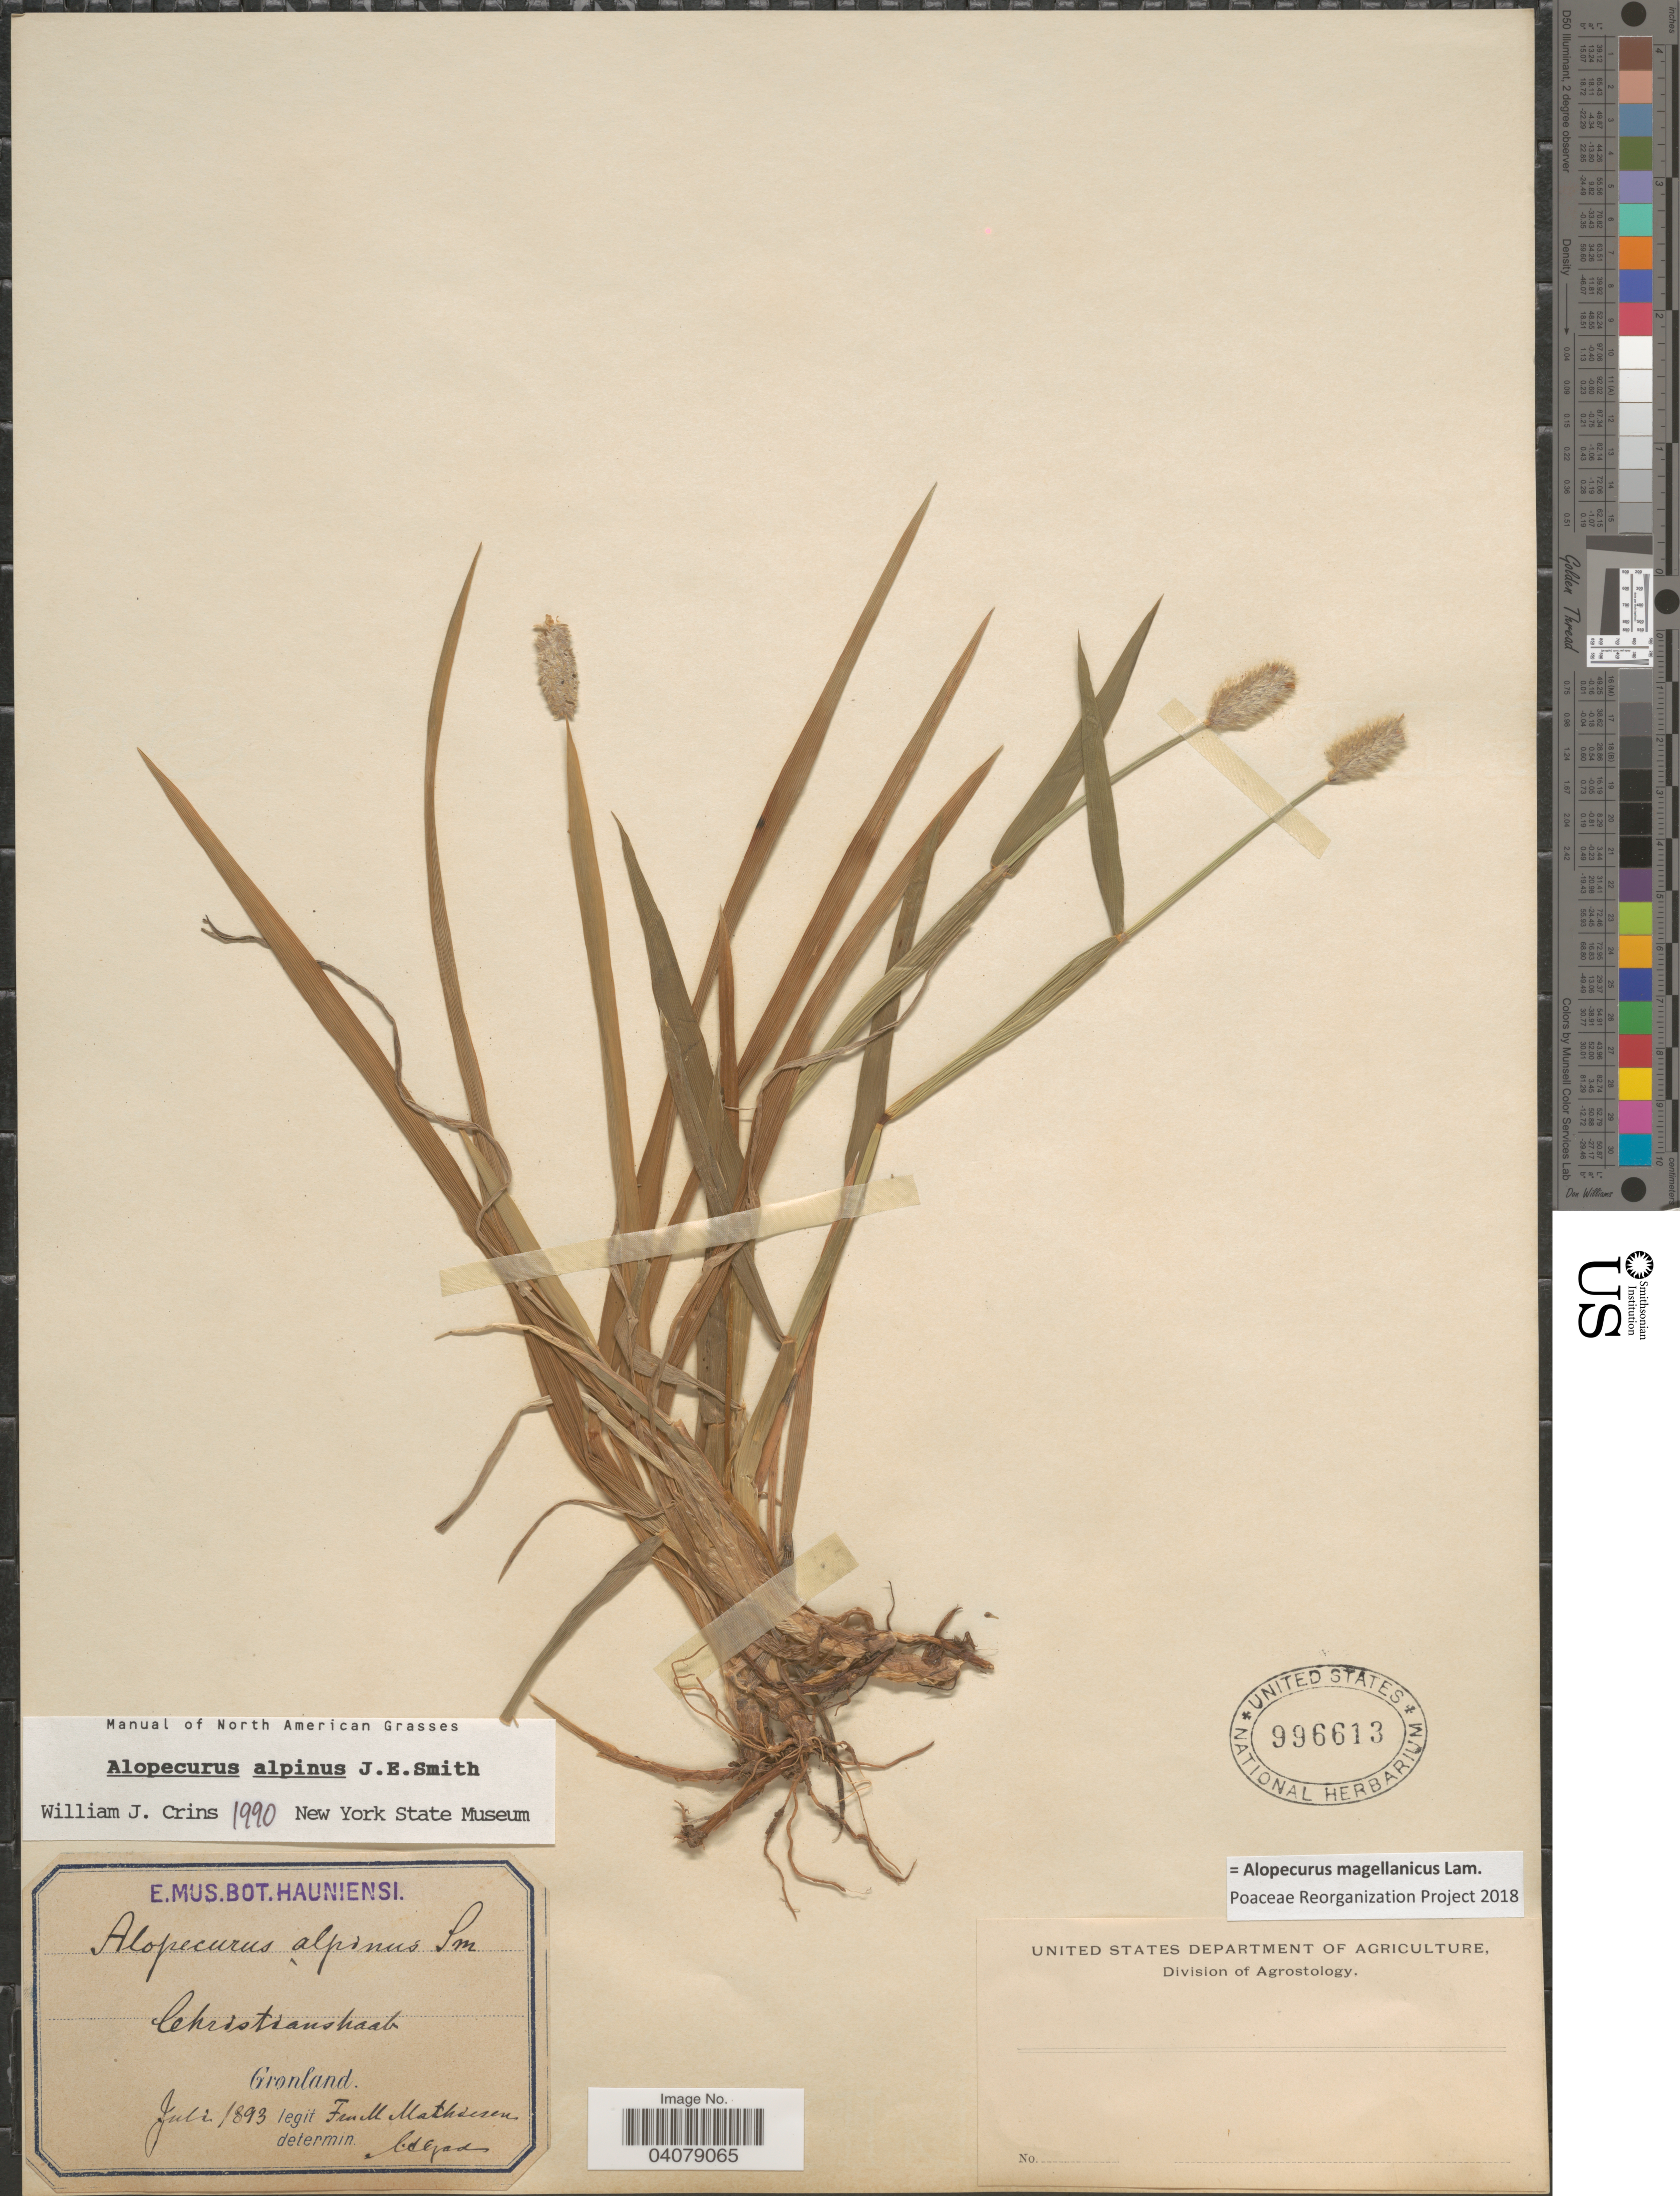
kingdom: Plantae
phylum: Tracheophyta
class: Liliopsida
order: Poales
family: Poaceae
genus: Alopecurus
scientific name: Alopecurus magellanicus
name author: Lam.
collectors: F. Mathiesen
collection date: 1893-07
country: Greenland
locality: Christianshaab. Gronland.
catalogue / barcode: US 996613